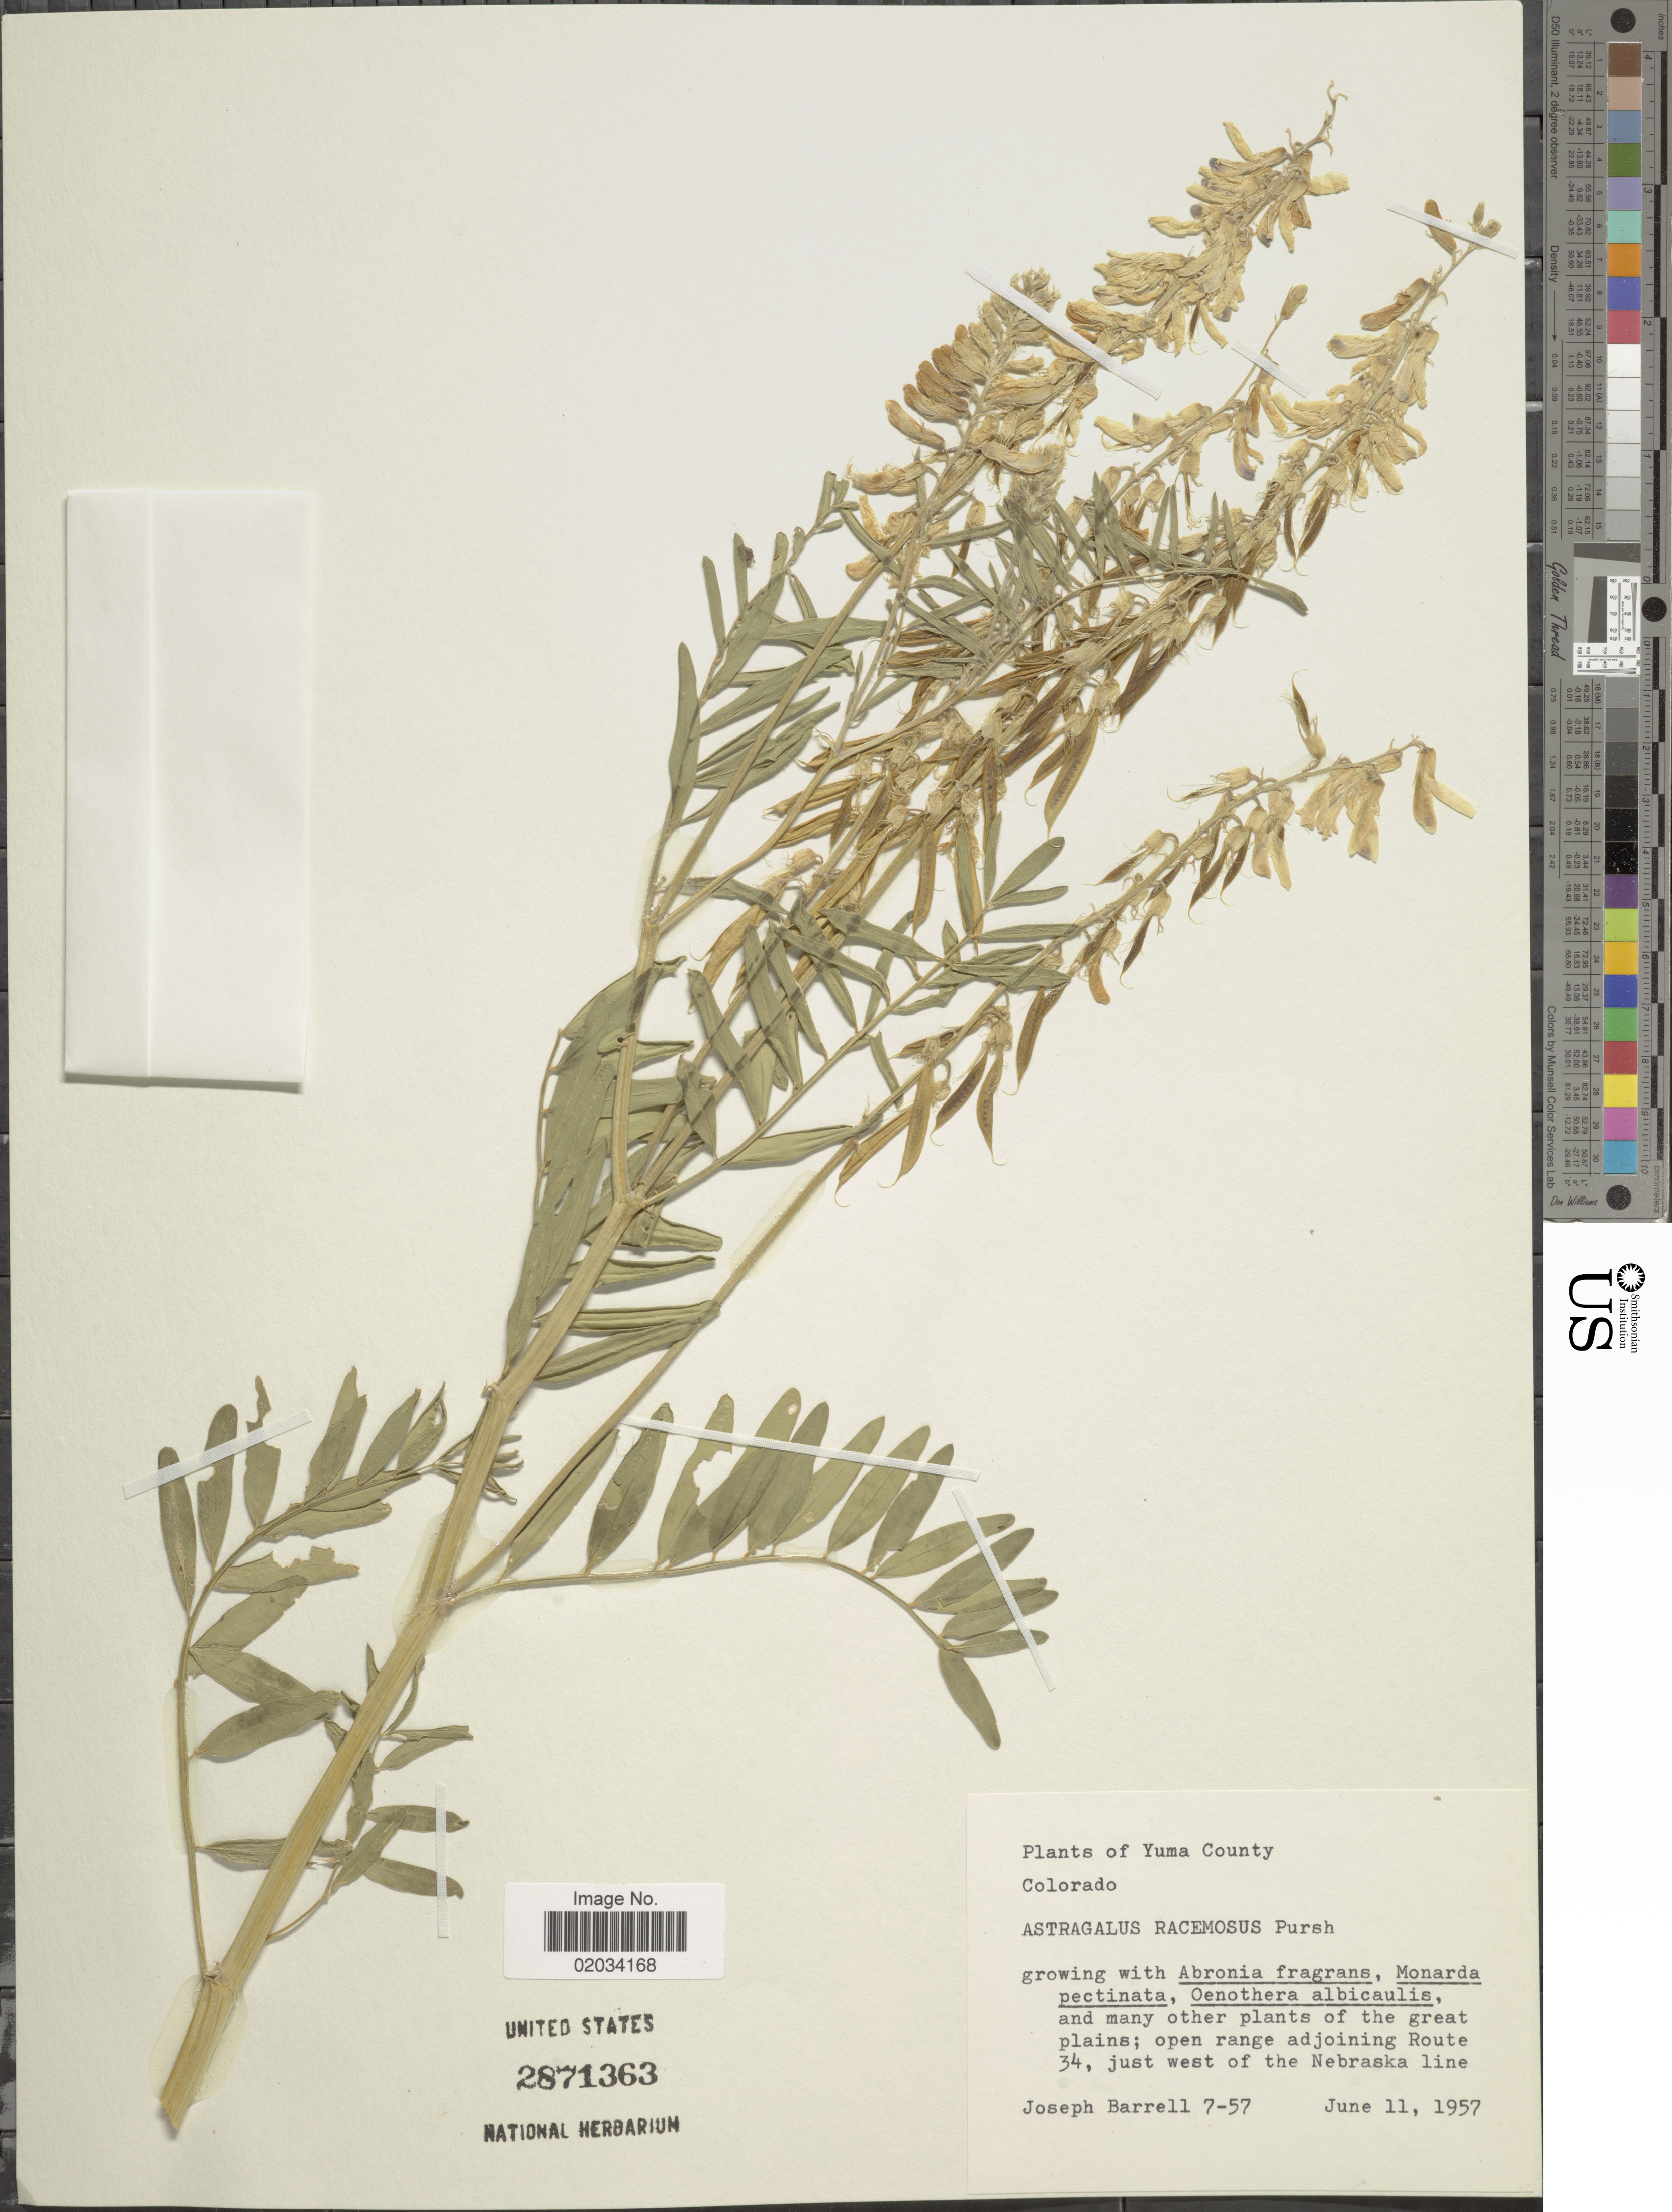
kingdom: Plantae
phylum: Tracheophyta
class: Magnoliopsida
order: Fabales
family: Fabaceae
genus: Astragalus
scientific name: Astragalus racemosus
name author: Pursh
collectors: J. Barrell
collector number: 7-57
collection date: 1957-06-11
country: United States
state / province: Colorado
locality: Yuma County, open range adjoining Route 34, just west of the Nebraska line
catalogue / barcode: US 2871363